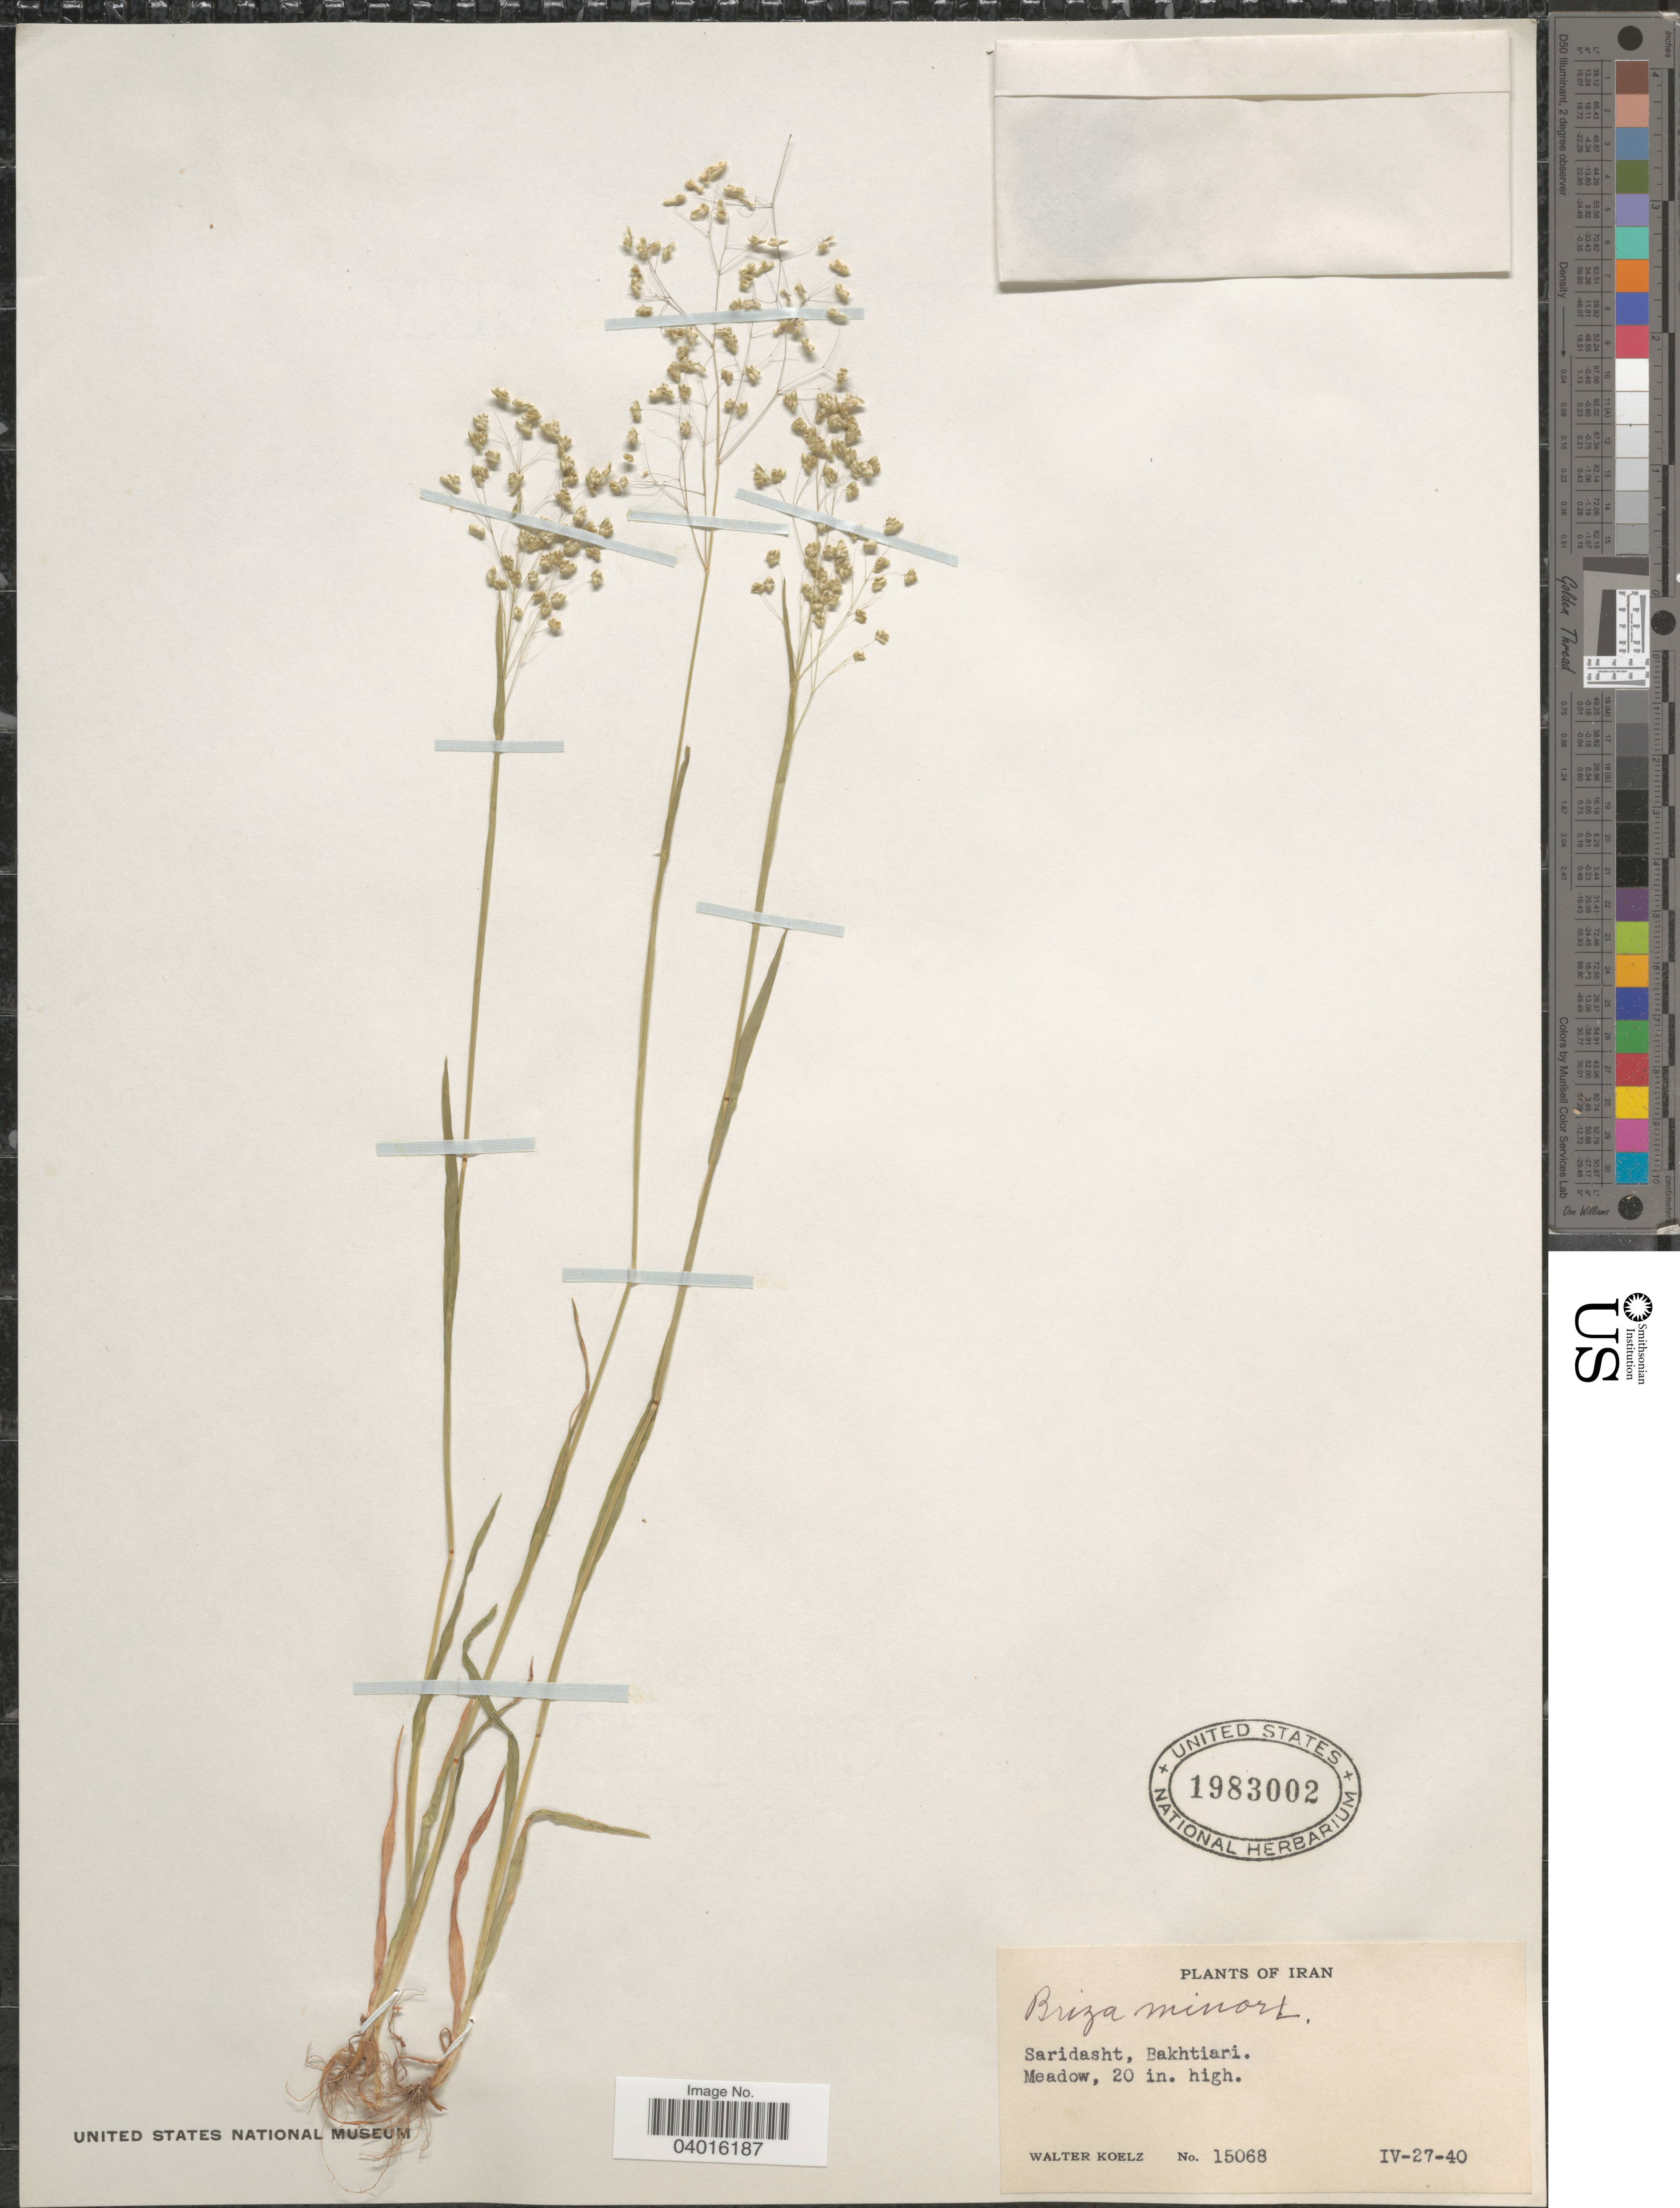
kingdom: Plantae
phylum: Tracheophyta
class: Liliopsida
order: Poales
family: Poaceae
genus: Briza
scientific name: Briza minor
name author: L.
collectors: W. N. Koelz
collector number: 15068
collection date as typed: Transcribed d/m/y: 27/4/40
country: Iran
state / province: Chahar Mahaal and Bakhtiari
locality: Saridasht, Bakhtiari.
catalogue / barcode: US 1983002